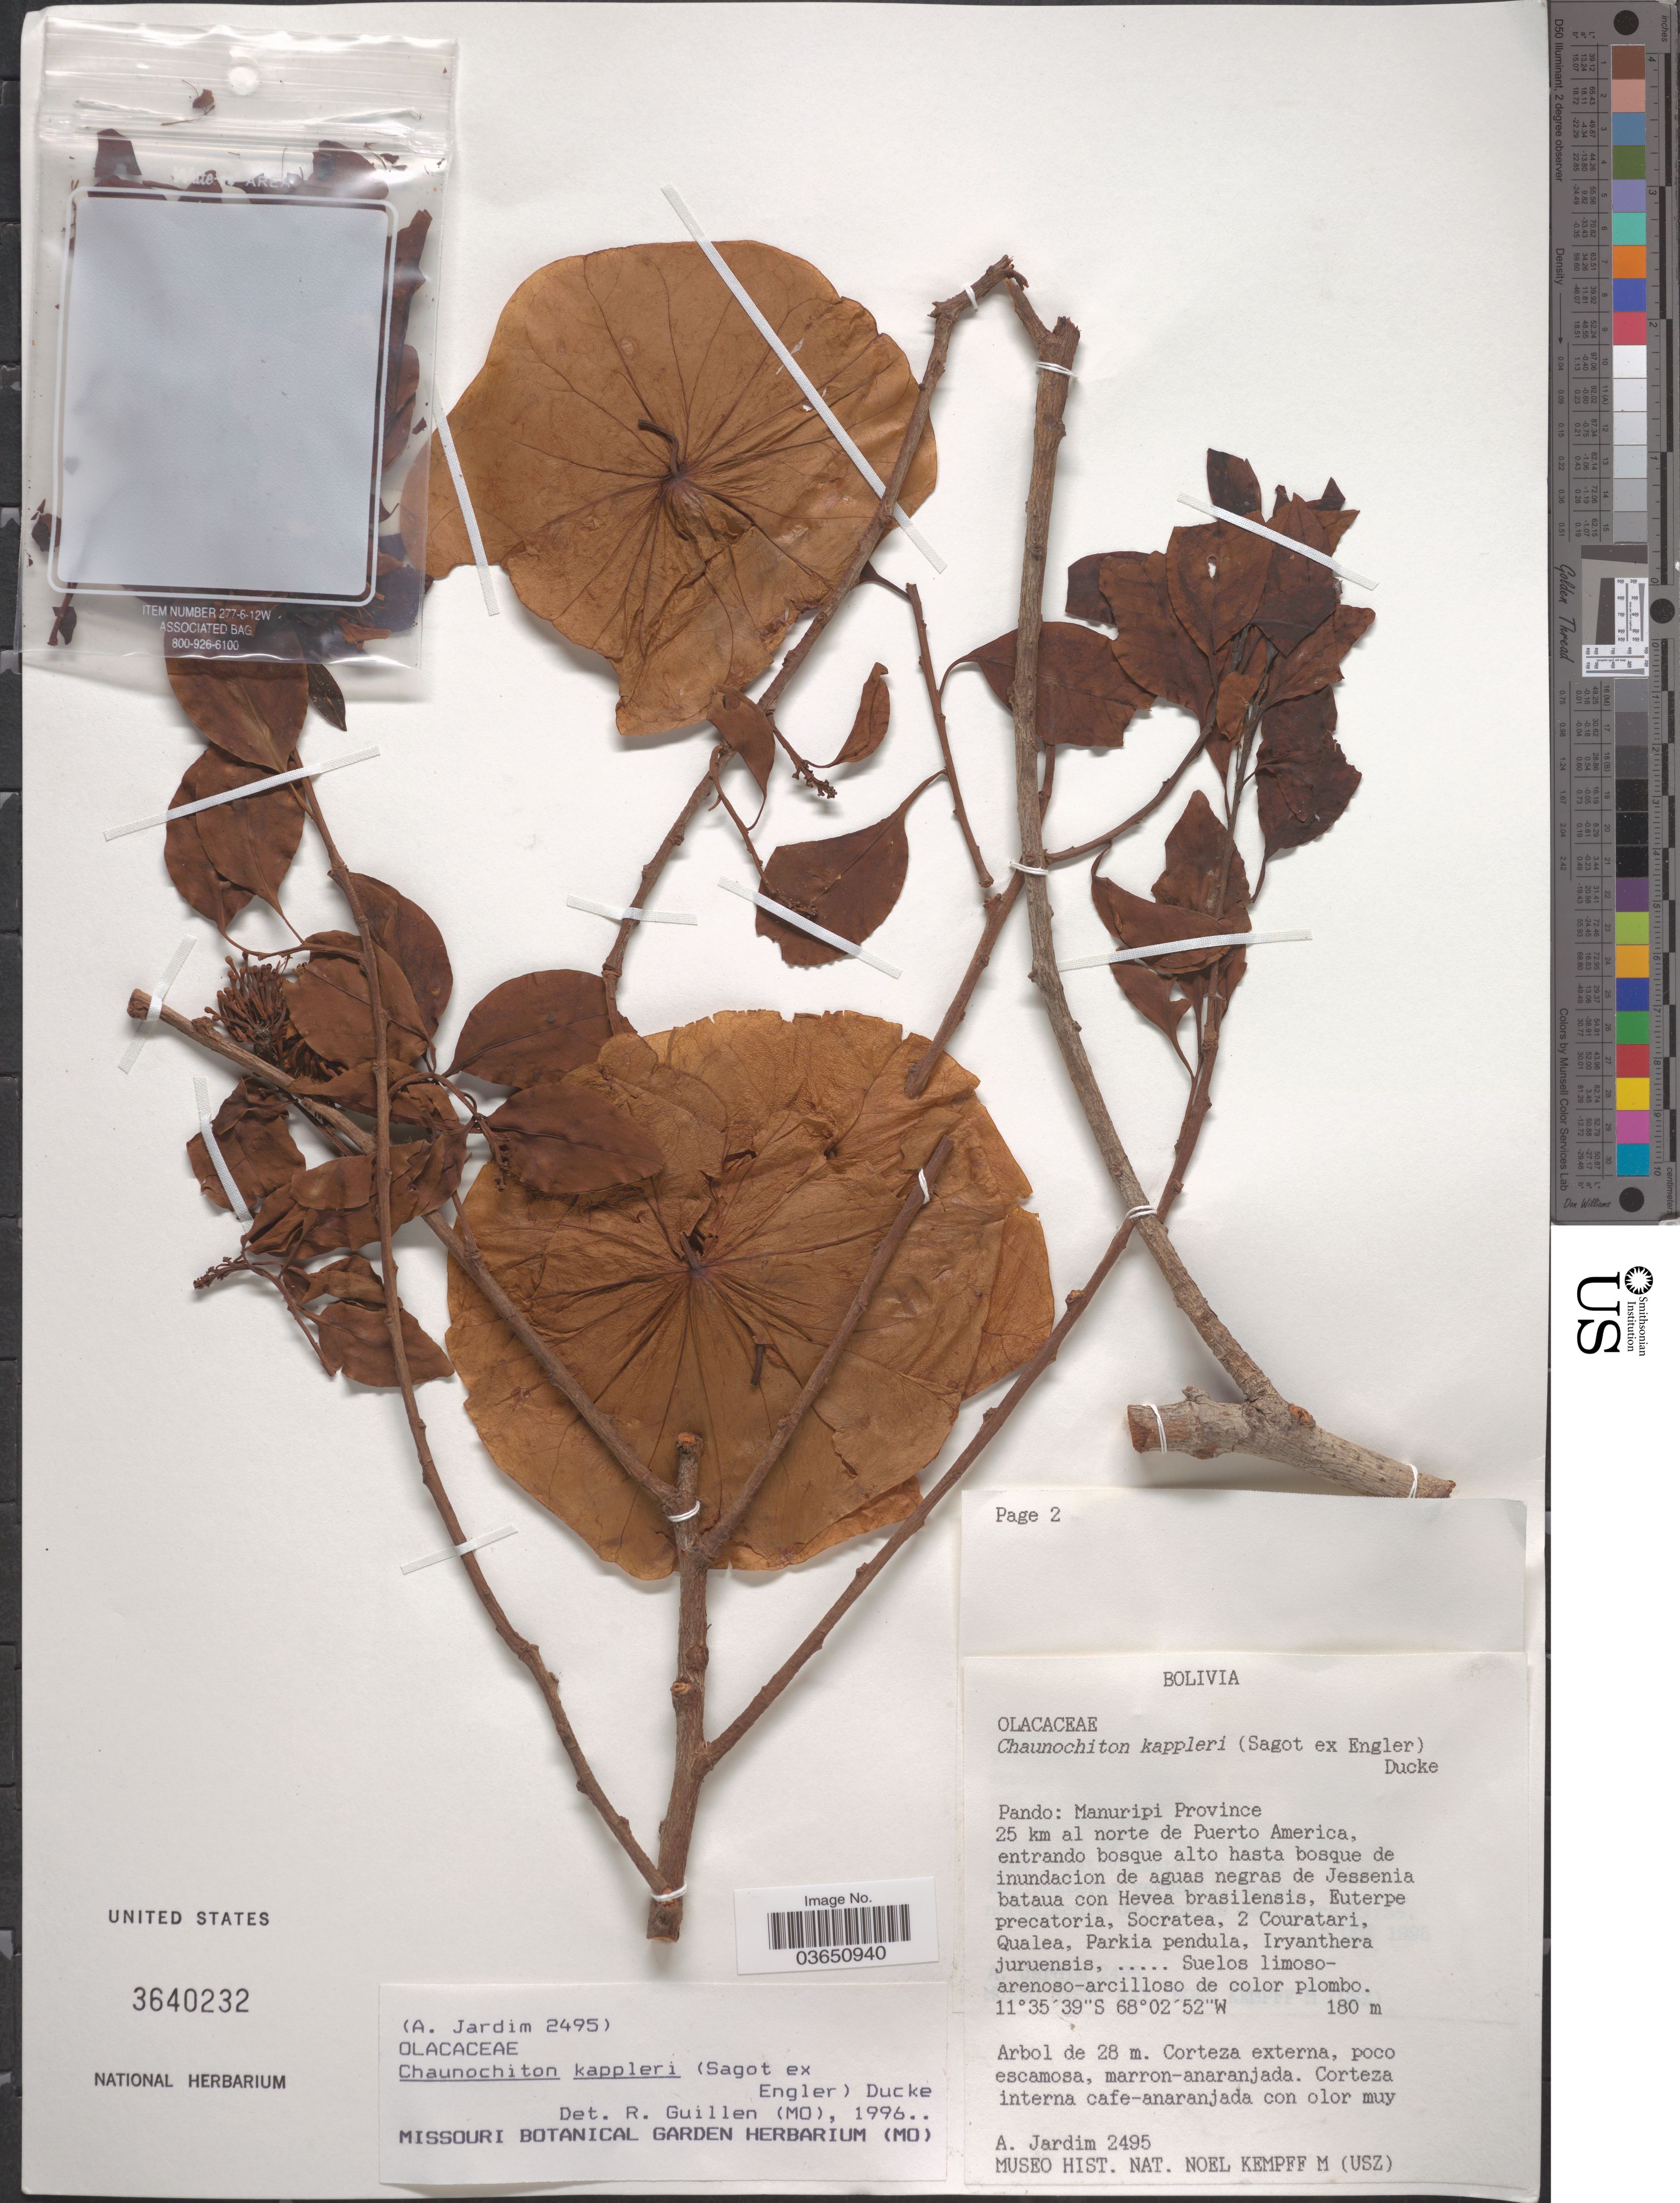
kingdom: Plantae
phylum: Tracheophyta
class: Magnoliopsida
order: Santalales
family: Aptandraceae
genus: Chaunochiton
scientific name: Chaunochiton kappleri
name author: (Sagot ex Engl.) Ducke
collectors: A. Jardim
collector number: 2495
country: Bolivia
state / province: Pando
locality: Manuripi Province. 25 km al norte de Puerto America.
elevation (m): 180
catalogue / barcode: US 3640232